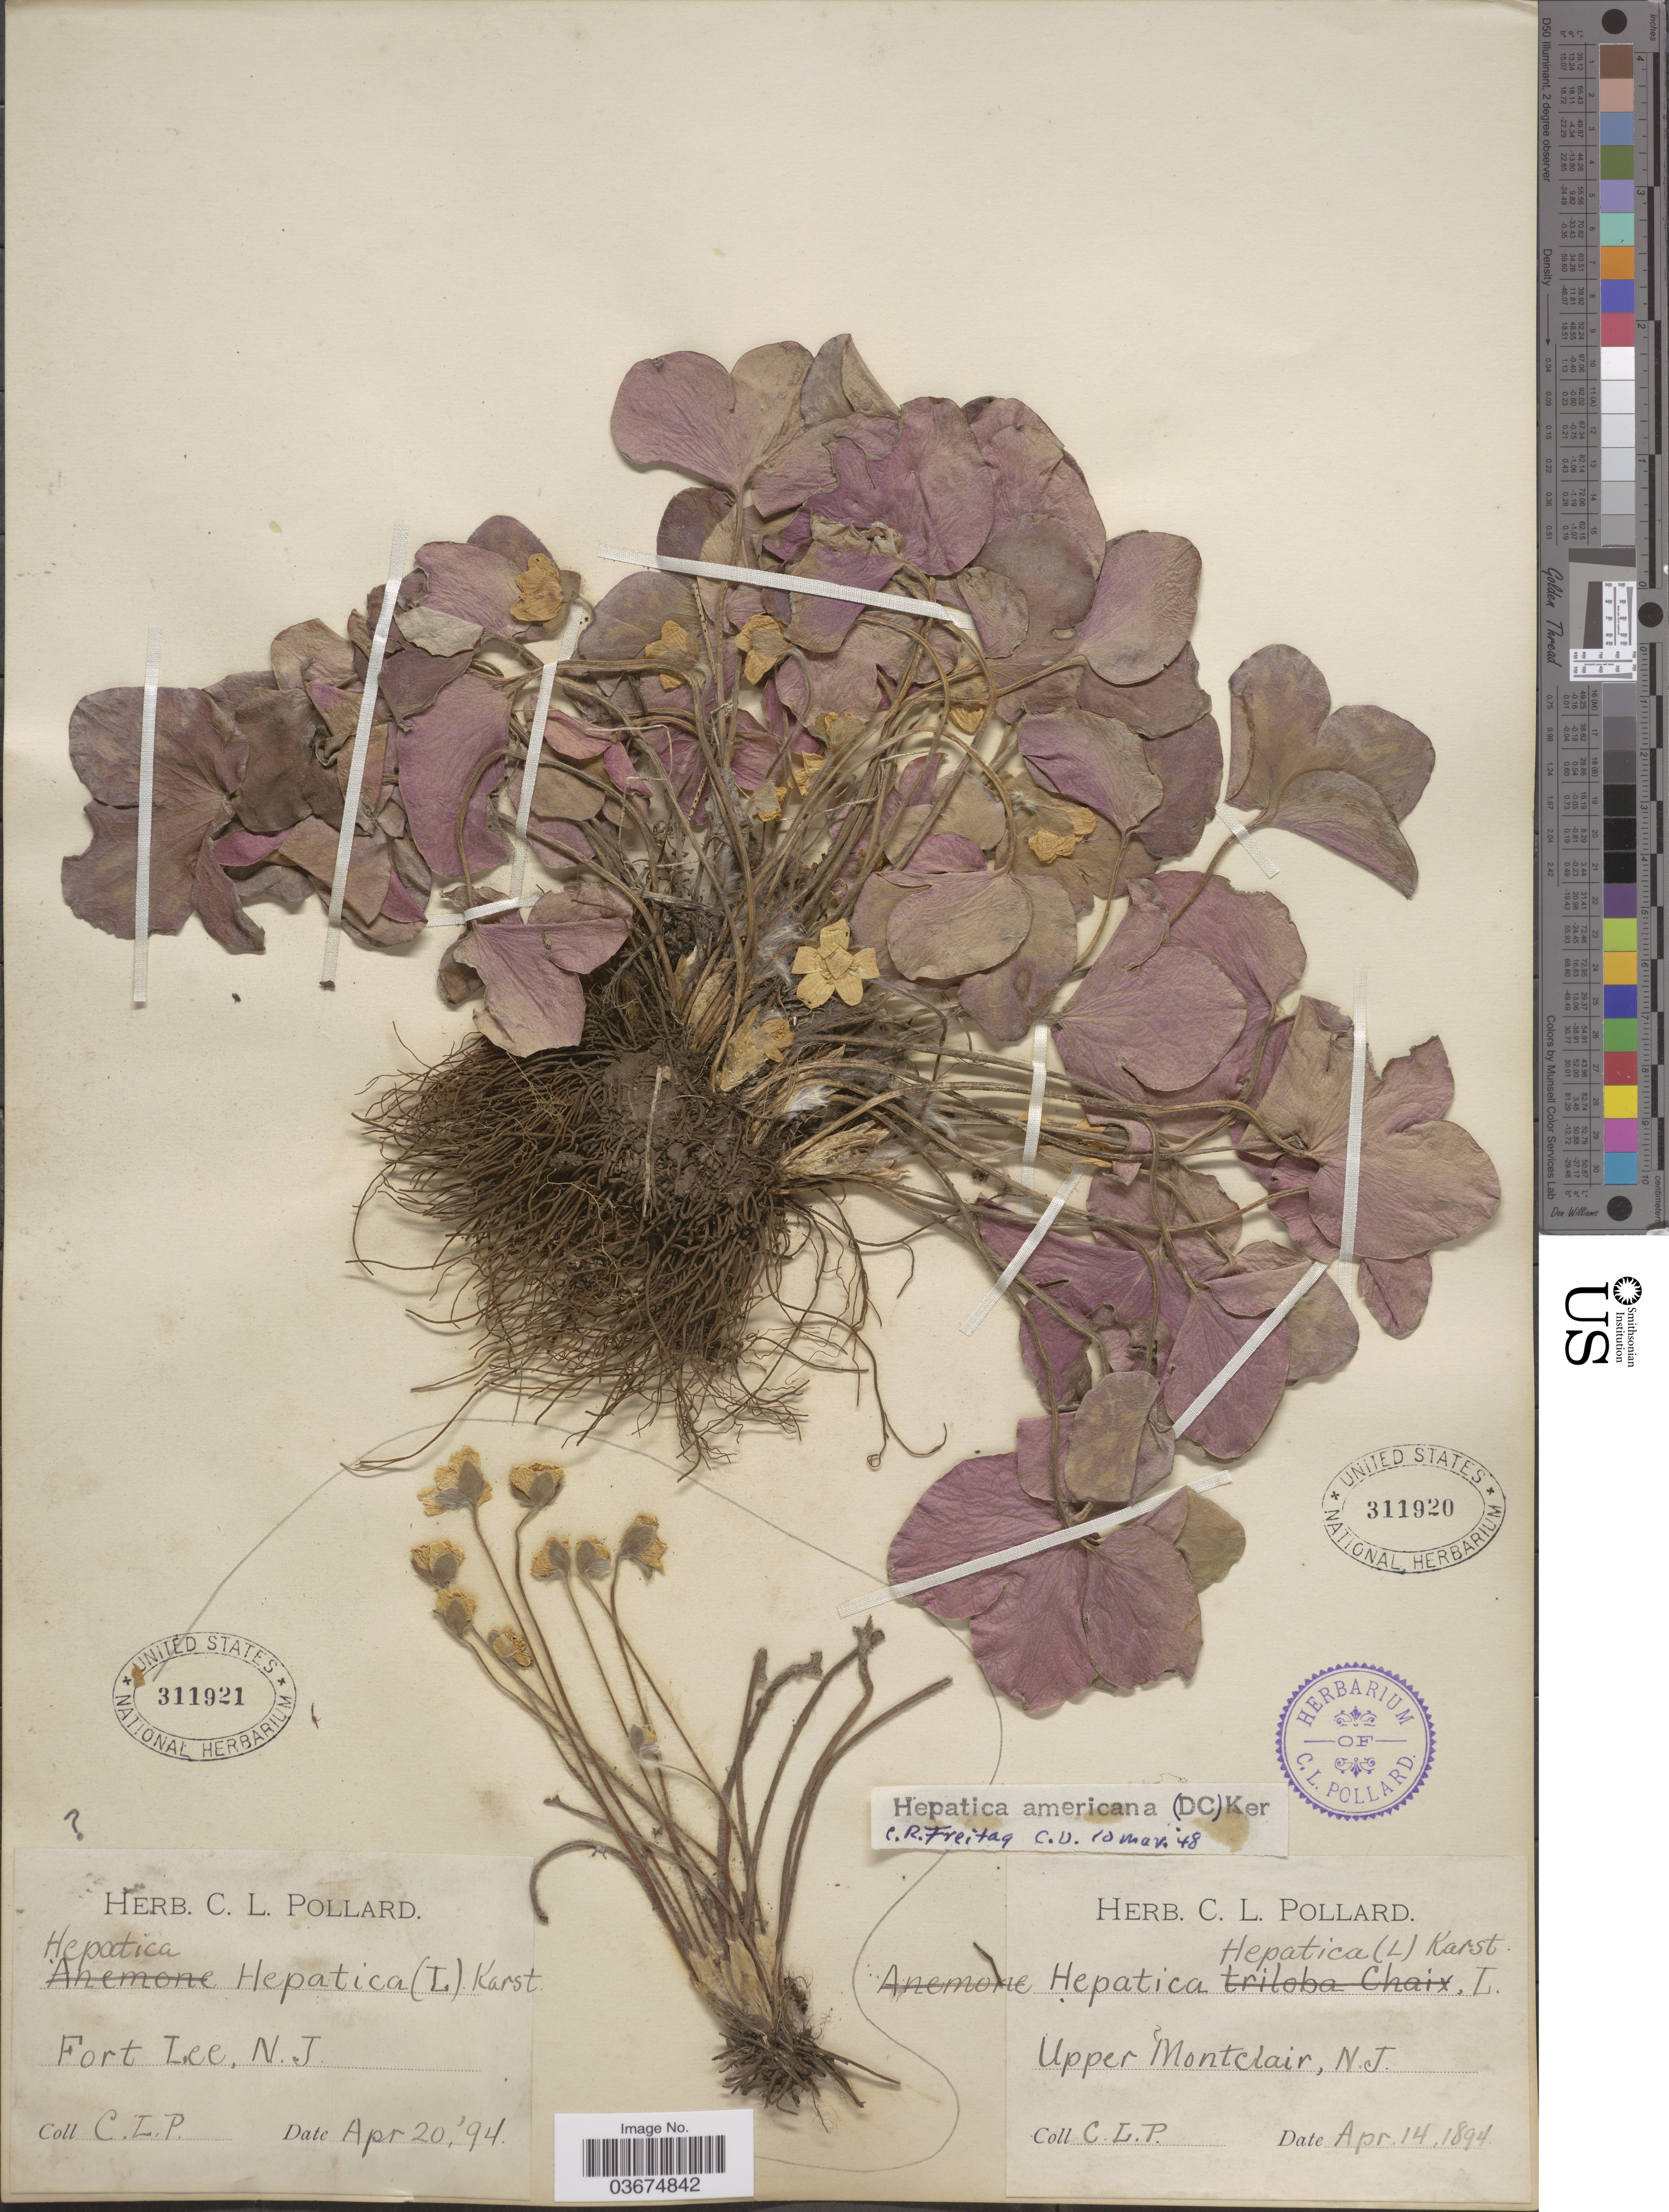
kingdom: Plantae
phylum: Tracheophyta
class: Magnoliopsida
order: Ranunculales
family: Ranunculaceae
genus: Hepatica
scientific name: Hepatica americana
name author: (DC.) Ker Gawl.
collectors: C. L. Pollard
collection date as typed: Transcribed d/m/y: 20/4/94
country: United States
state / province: New Jersey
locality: Fort Lee.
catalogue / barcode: US 311921